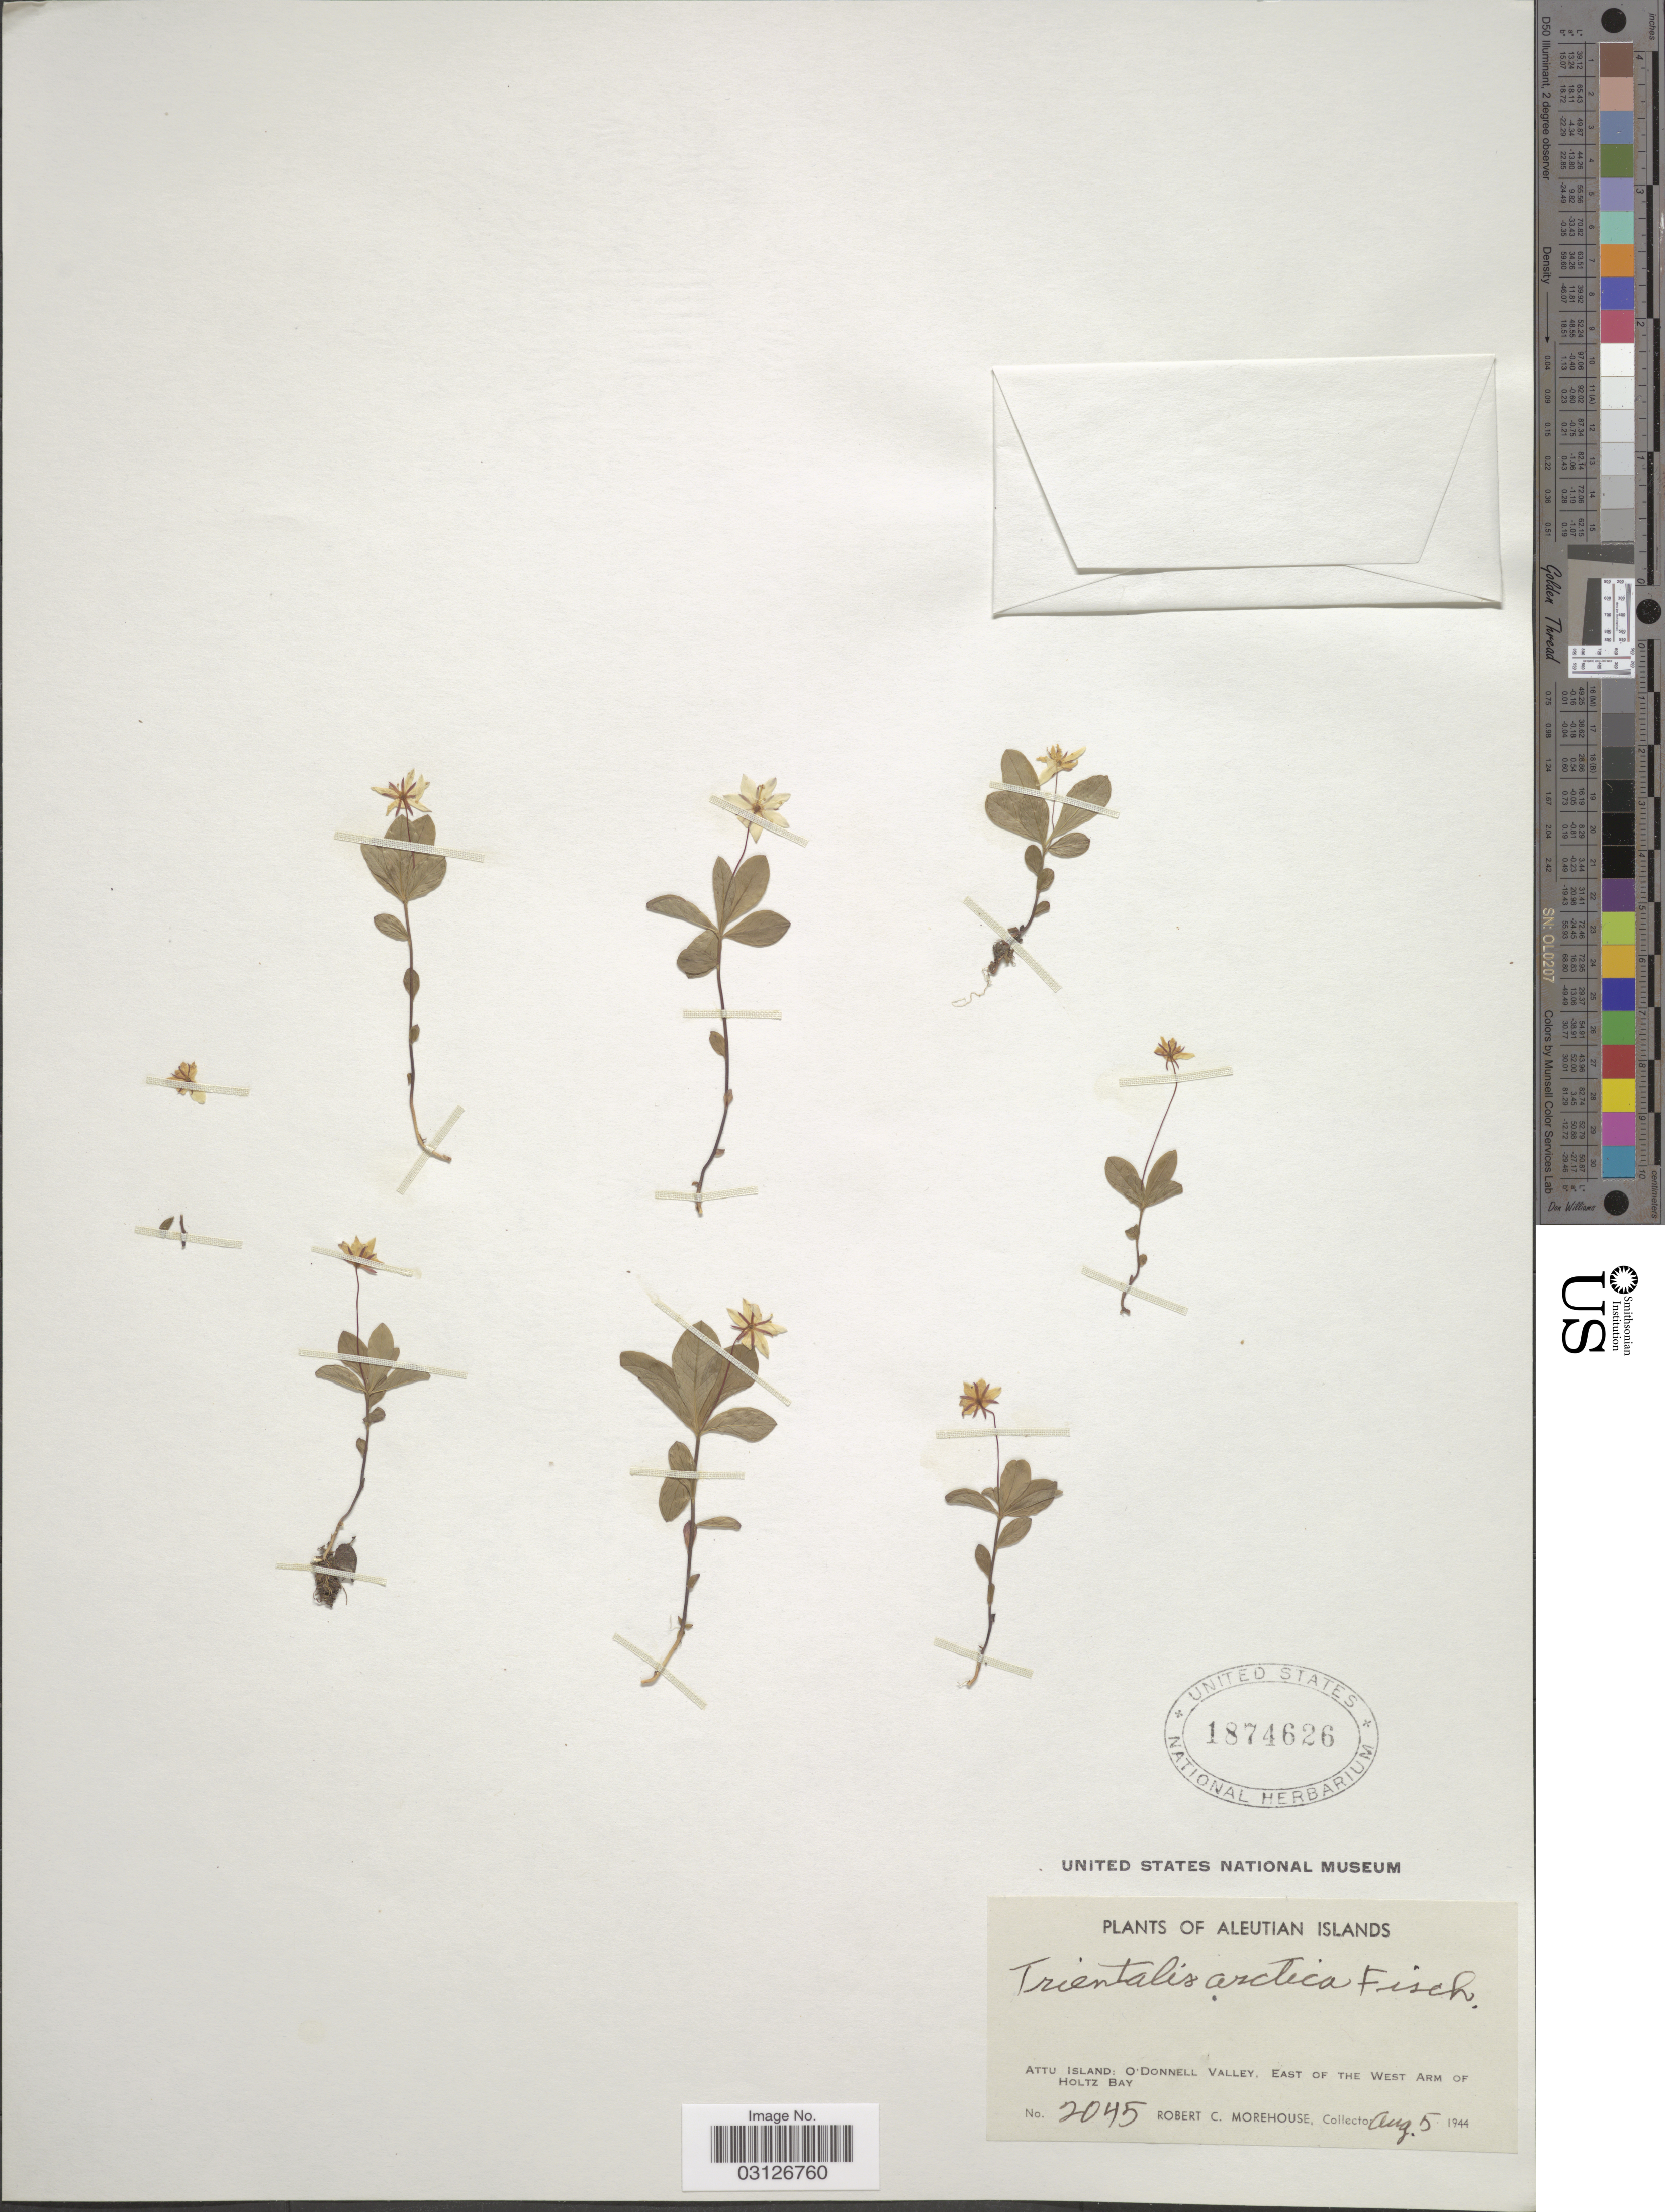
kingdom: Plantae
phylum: Tracheophyta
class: Magnoliopsida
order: Ericales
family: Primulaceae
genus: Trientalis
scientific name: Trientalis europaea subsp. arctica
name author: (Fisch. ex Hook.) Hultén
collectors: R. Morehouse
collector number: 2045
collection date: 1944-08-05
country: United States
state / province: Alaska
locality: Aleutian Islands. Attu Island: O'Donnel Valley, East of the West Arm of Holtz Bay.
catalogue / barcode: US 1874626